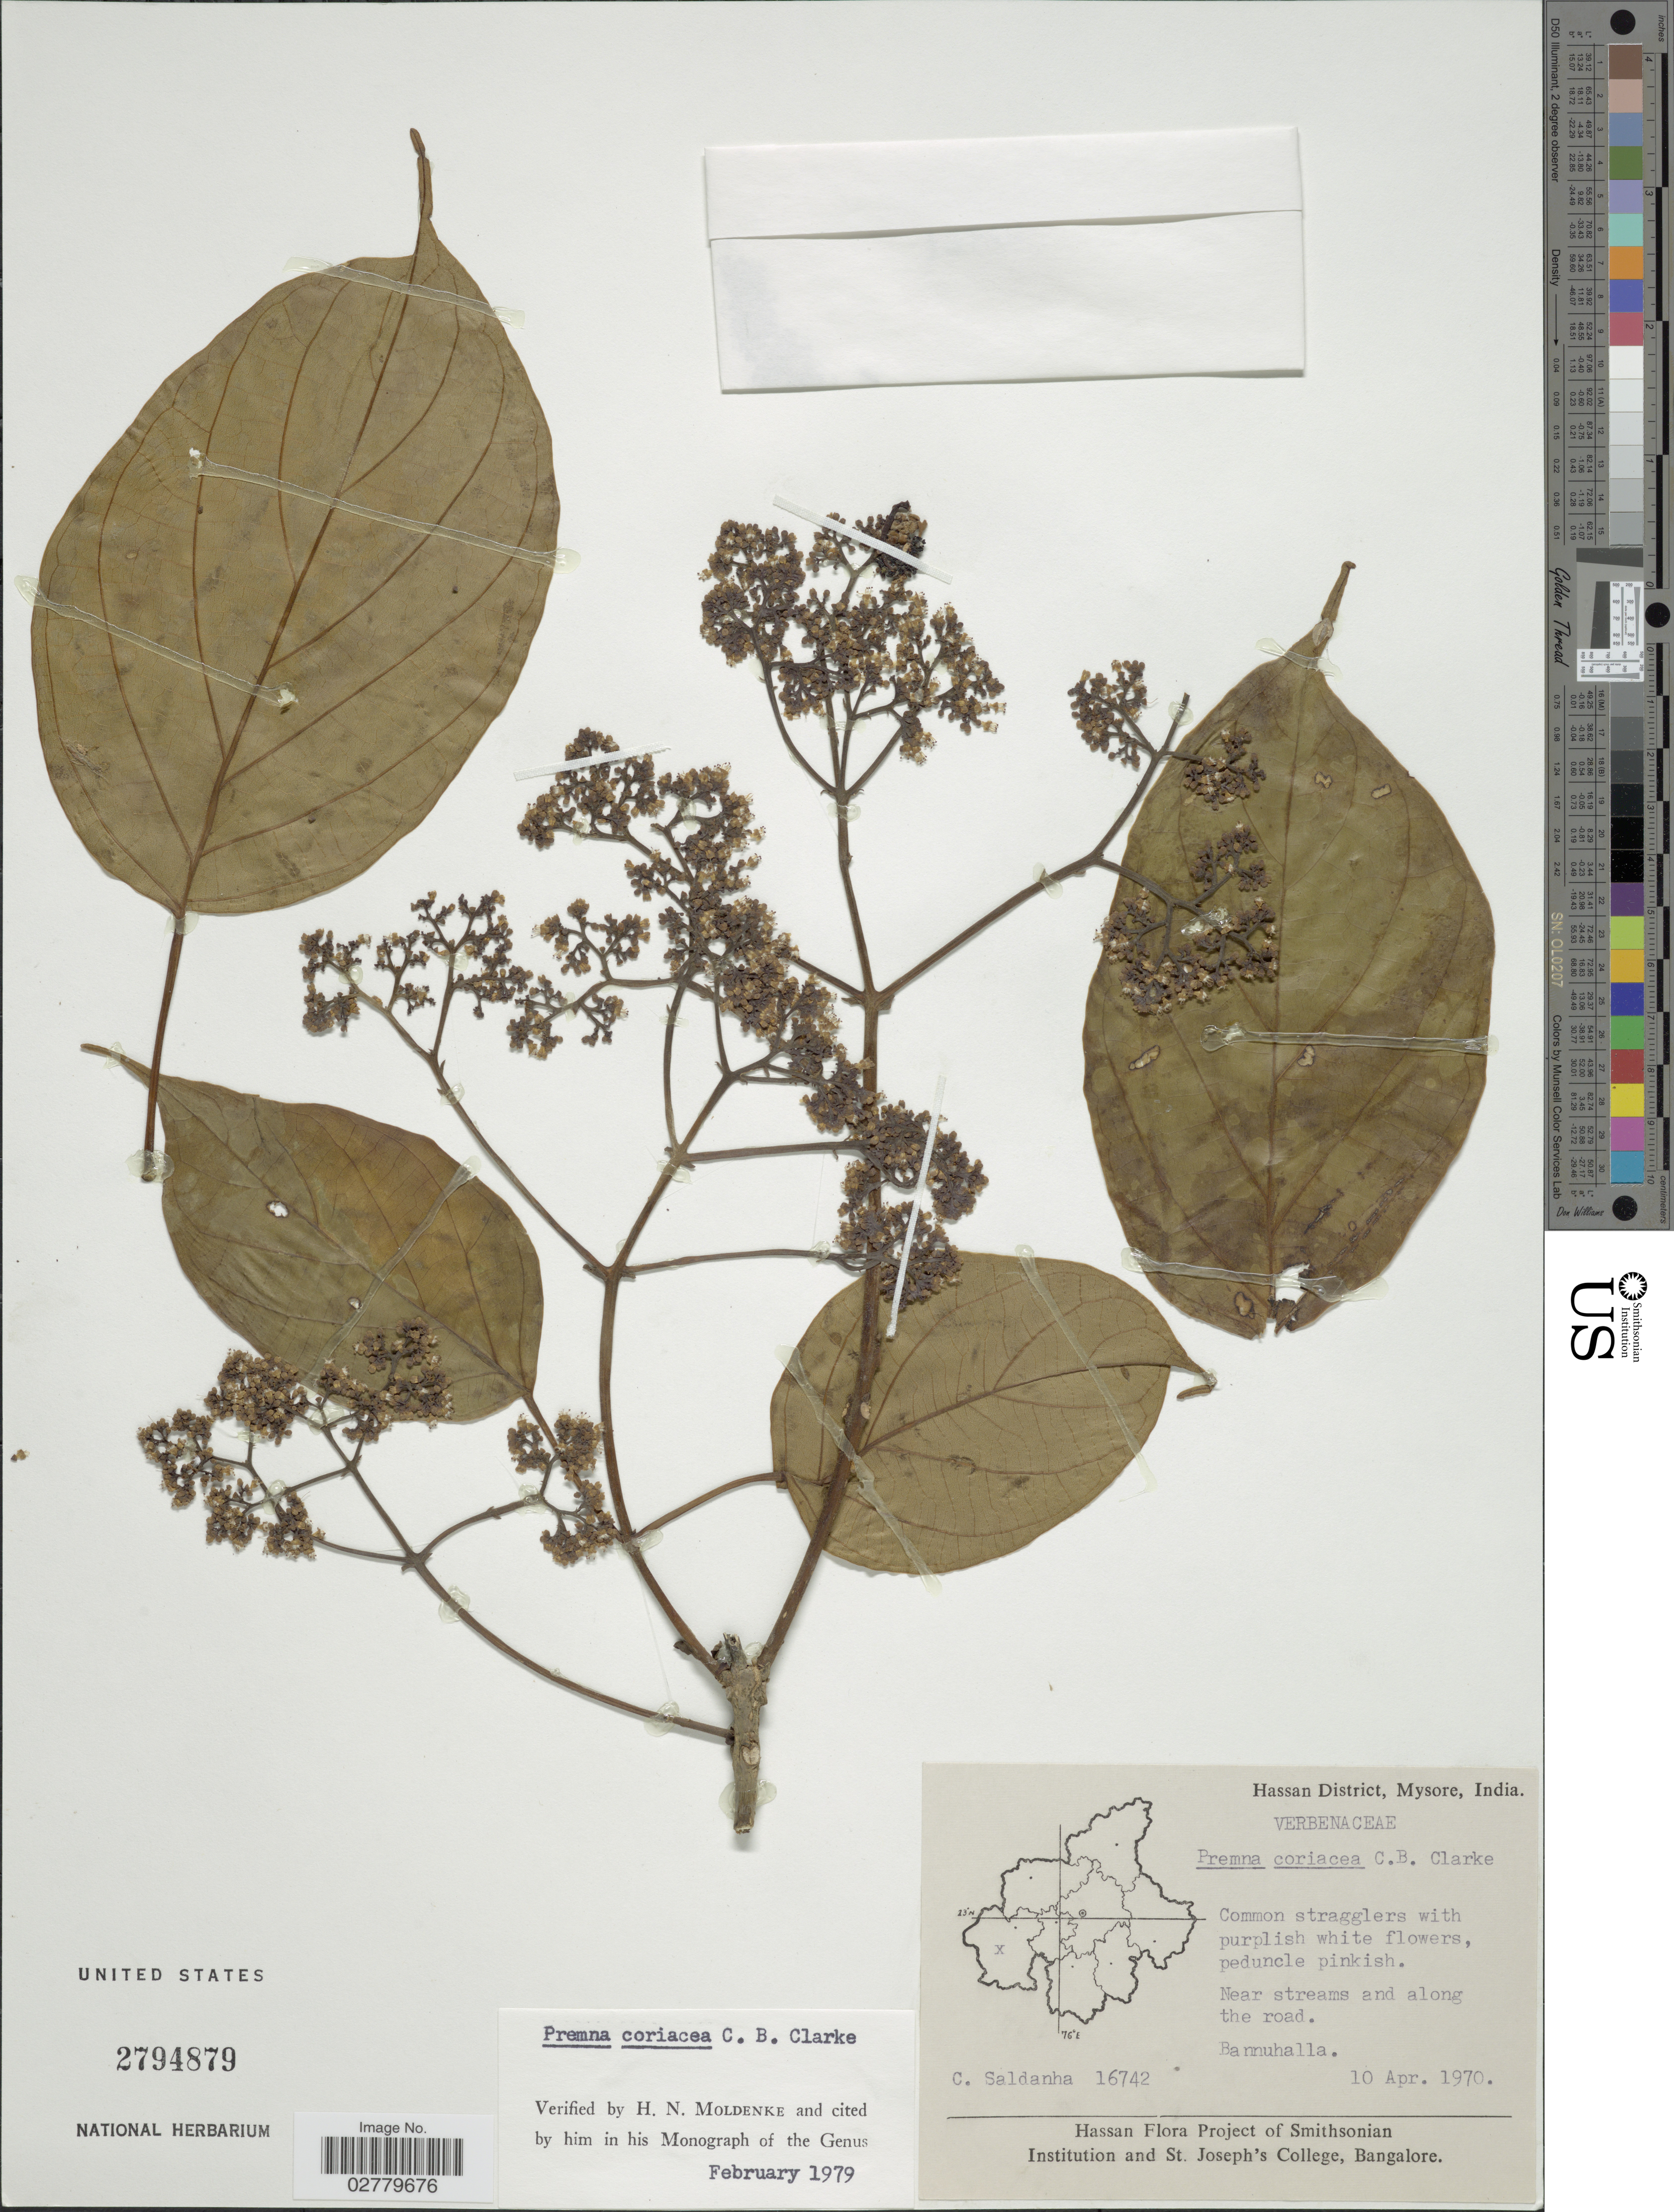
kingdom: Plantae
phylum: Tracheophyta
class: Magnoliopsida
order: Lamiales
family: Lamiaceae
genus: Premna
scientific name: Premna coriacea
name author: C.B. Clarke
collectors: C. Saldanha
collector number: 16742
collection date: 1970-04-10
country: India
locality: Hassan District, Mysore. Near streams and along the road. Bannuhalla.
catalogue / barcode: US 2794879